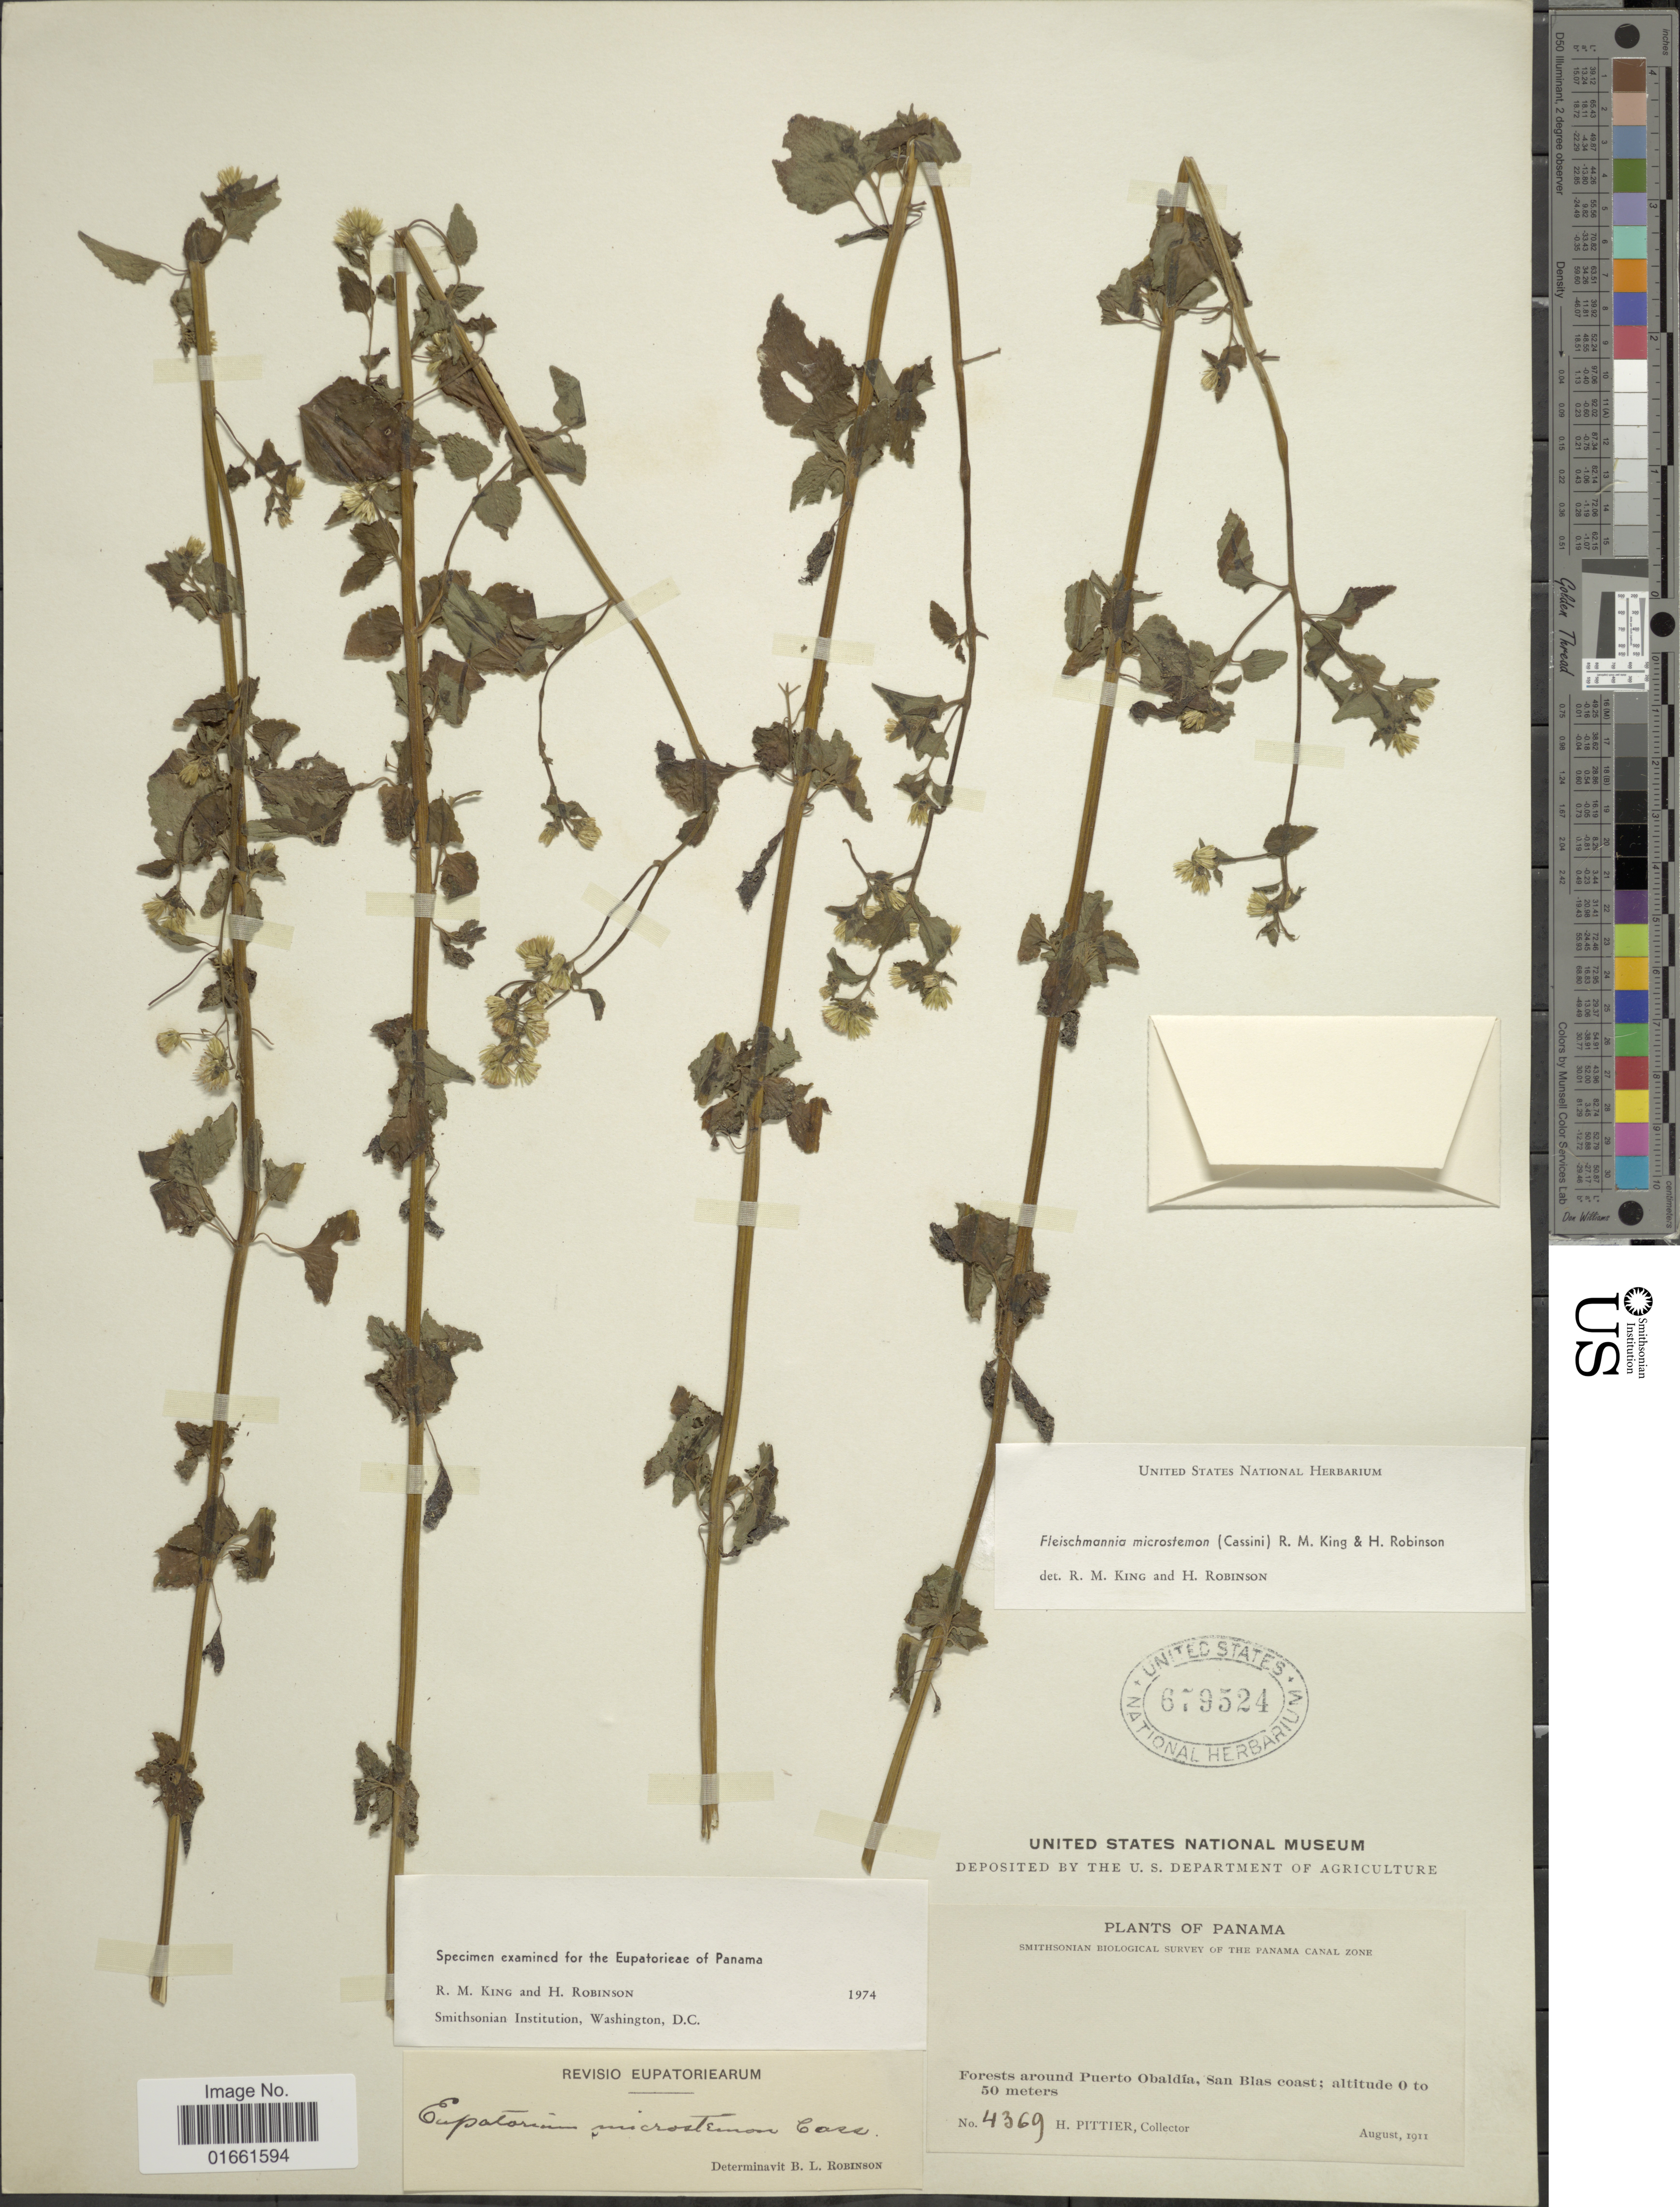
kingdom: Plantae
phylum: Tracheophyta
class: Magnoliopsida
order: Asterales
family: Asteraceae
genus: Fleischmannia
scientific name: Fleischmannia microstemon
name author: (Cass.) R.M. King & H. Rob.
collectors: H. F. Pittier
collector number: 4369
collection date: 1911-08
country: Panama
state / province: Kuna Yala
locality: Forests around Peurto Obaldia, San Blas coast.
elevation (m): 0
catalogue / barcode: US 679524